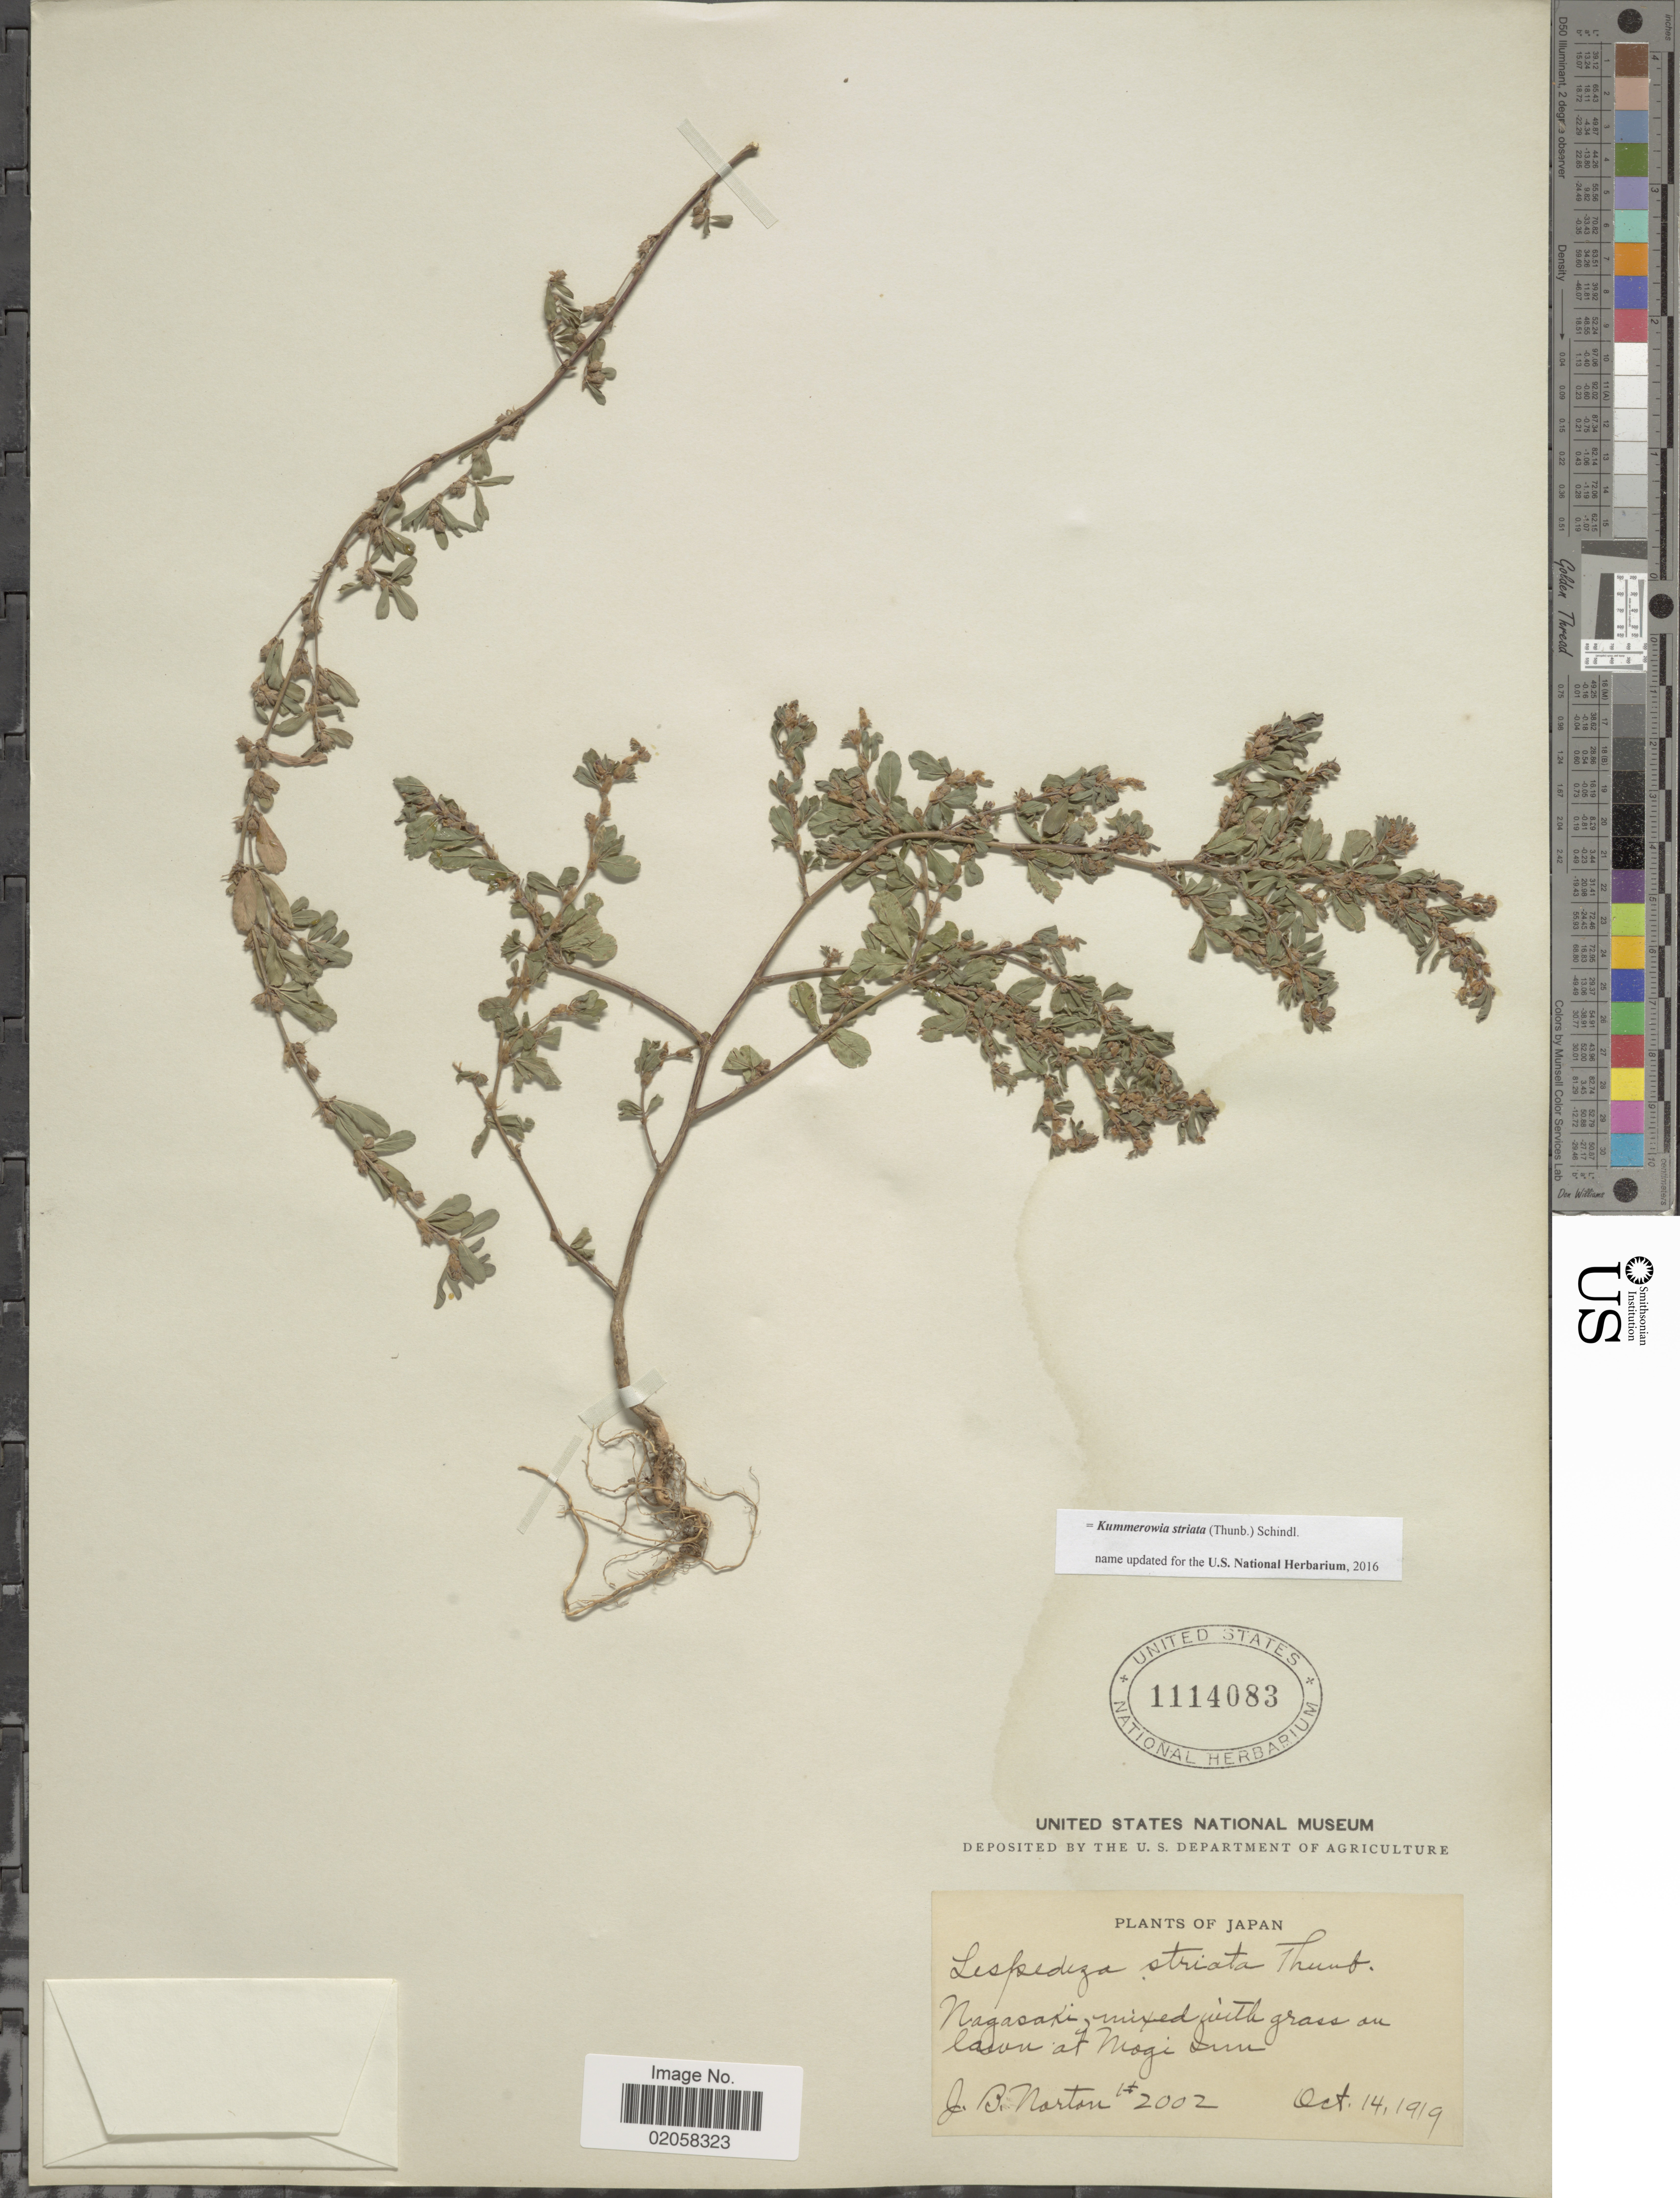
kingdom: Plantae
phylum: Tracheophyta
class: Magnoliopsida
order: Fabales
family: Fabaceae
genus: Kummerowia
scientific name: Kummerowia striata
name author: (Thunb.) Schindl.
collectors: J. B. Norton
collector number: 2002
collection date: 1919-10-14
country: Japan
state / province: Nagasaki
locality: Mogi Inn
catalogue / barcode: US 1114083